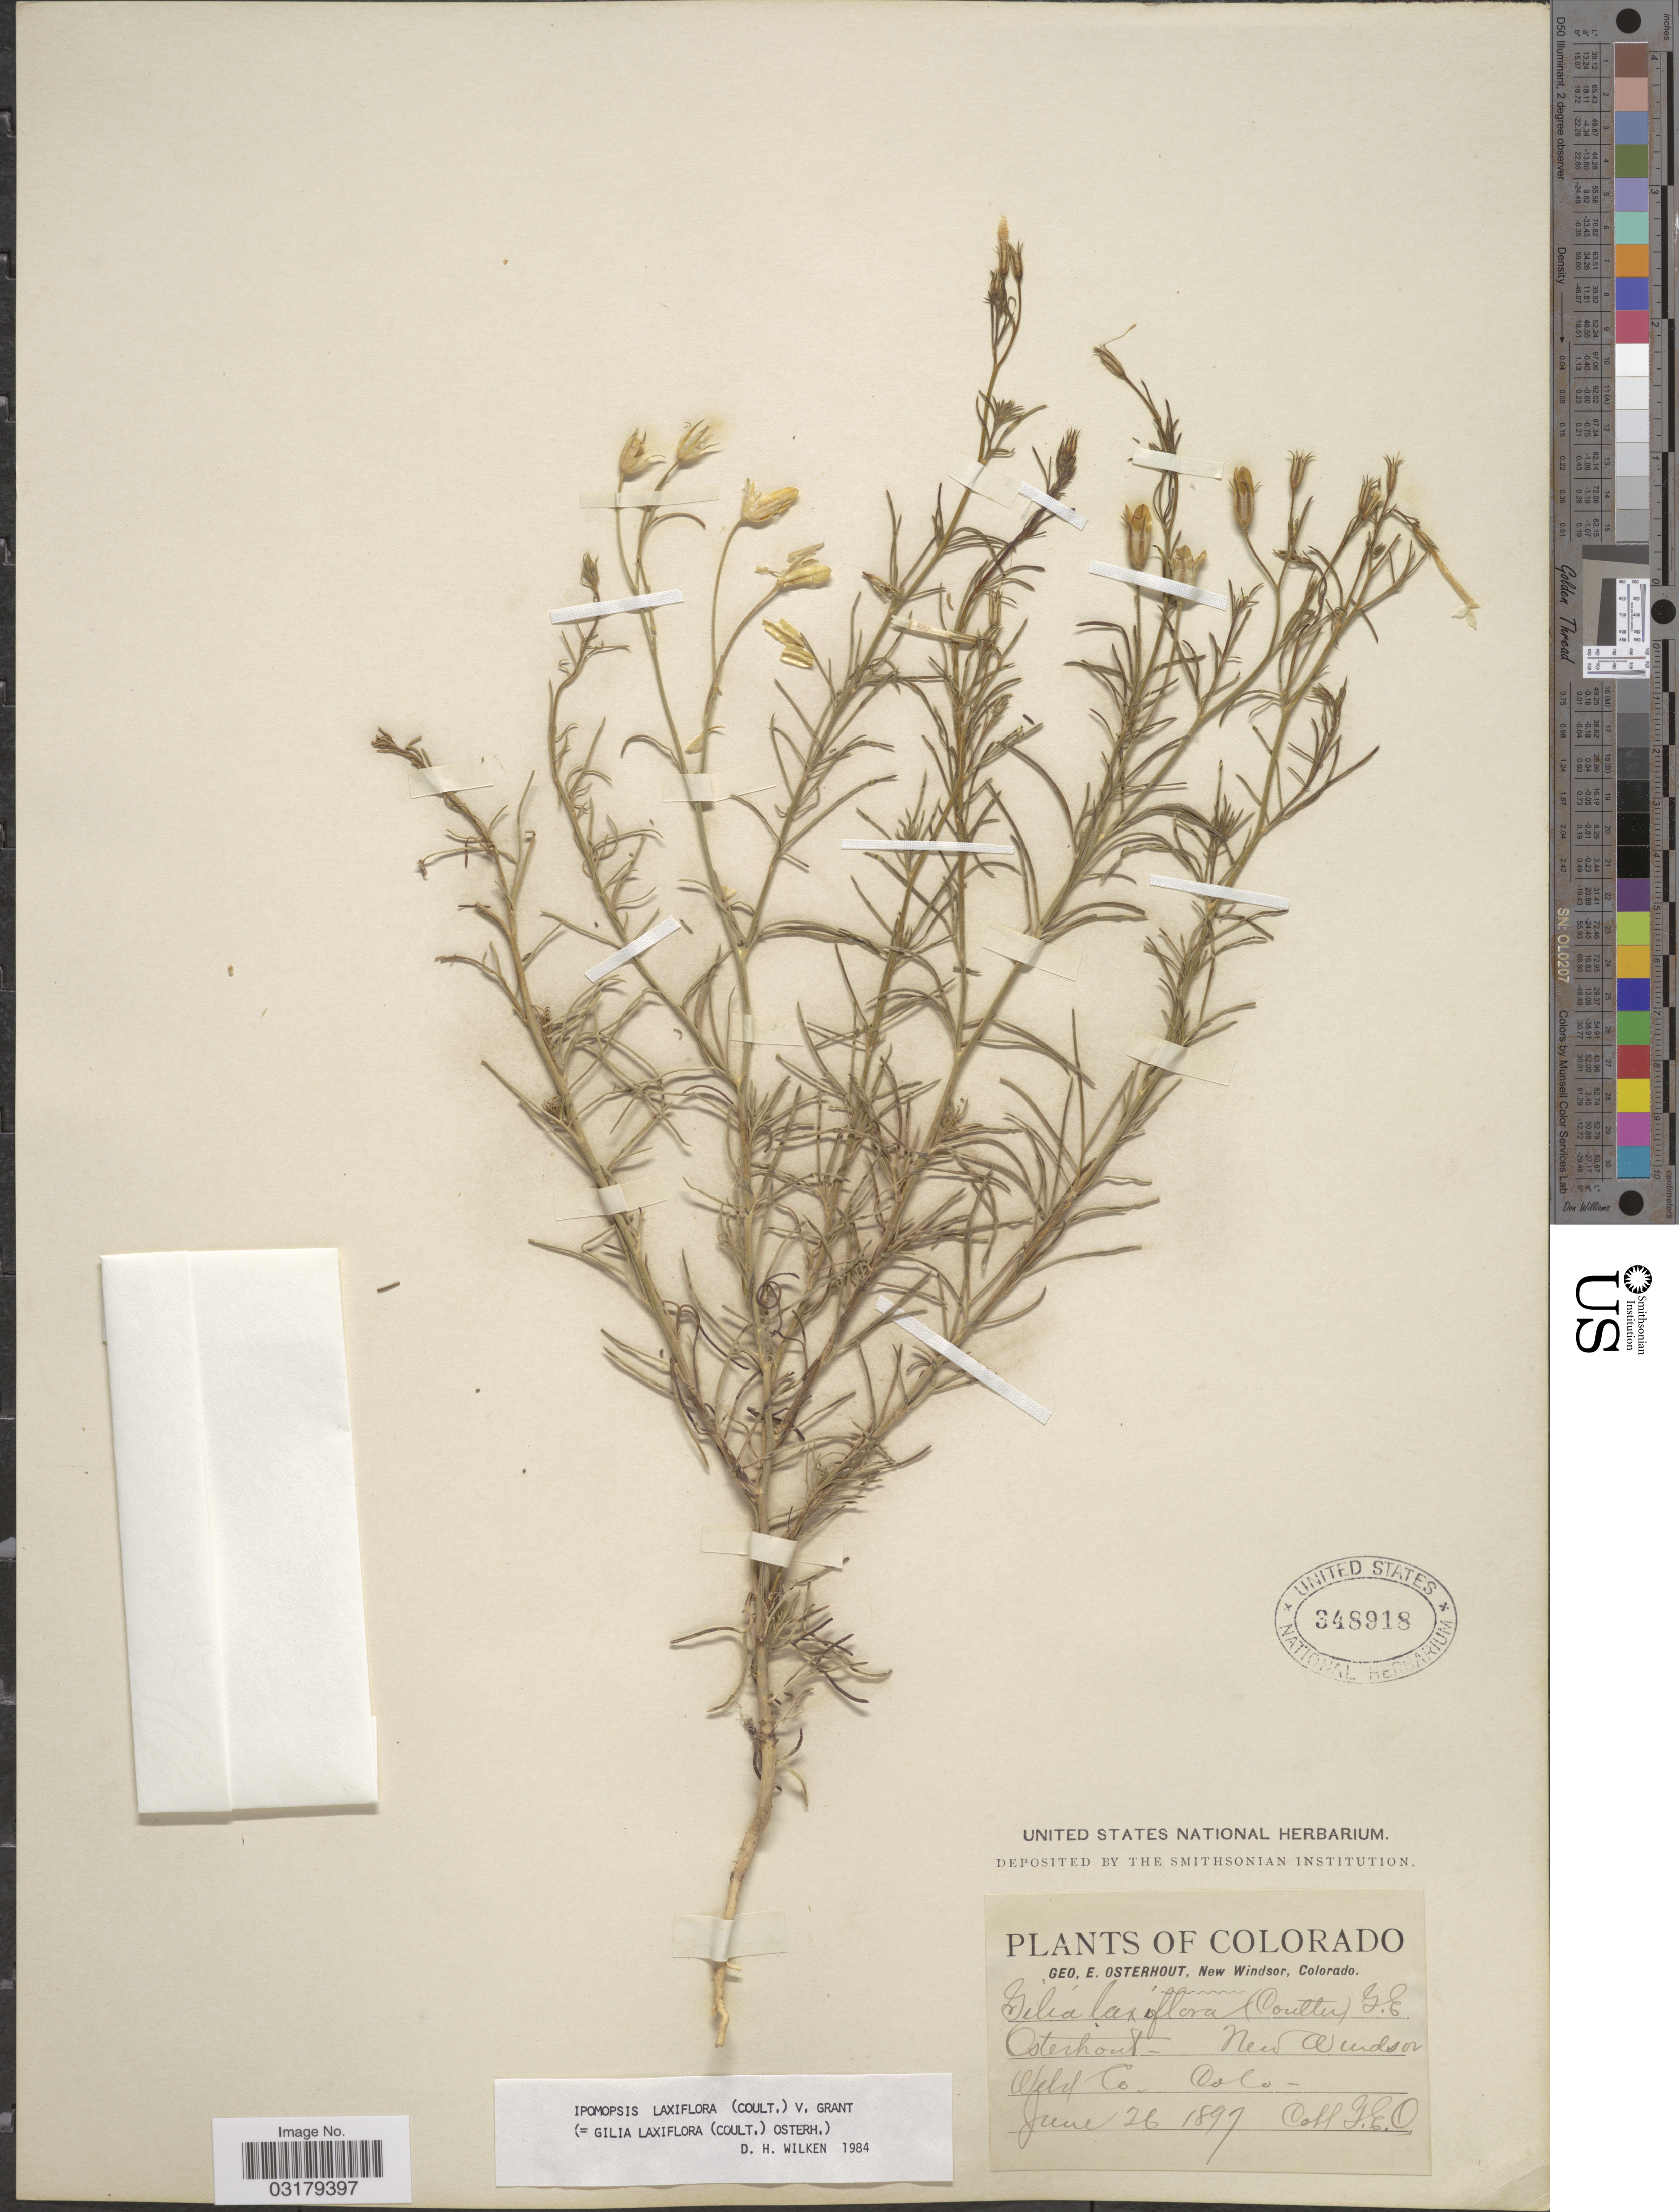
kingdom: Plantae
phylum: Tracheophyta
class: Magnoliopsida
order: Ericales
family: Polemoniaceae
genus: Ipomopsis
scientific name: Ipomopsis laxiflora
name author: (J.M. Coult.) V.E. Grant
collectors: G. Osterhout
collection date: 1899-06-26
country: United States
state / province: Colorado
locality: Osterhout-New Windsor. Weld Co.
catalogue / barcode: US 348918